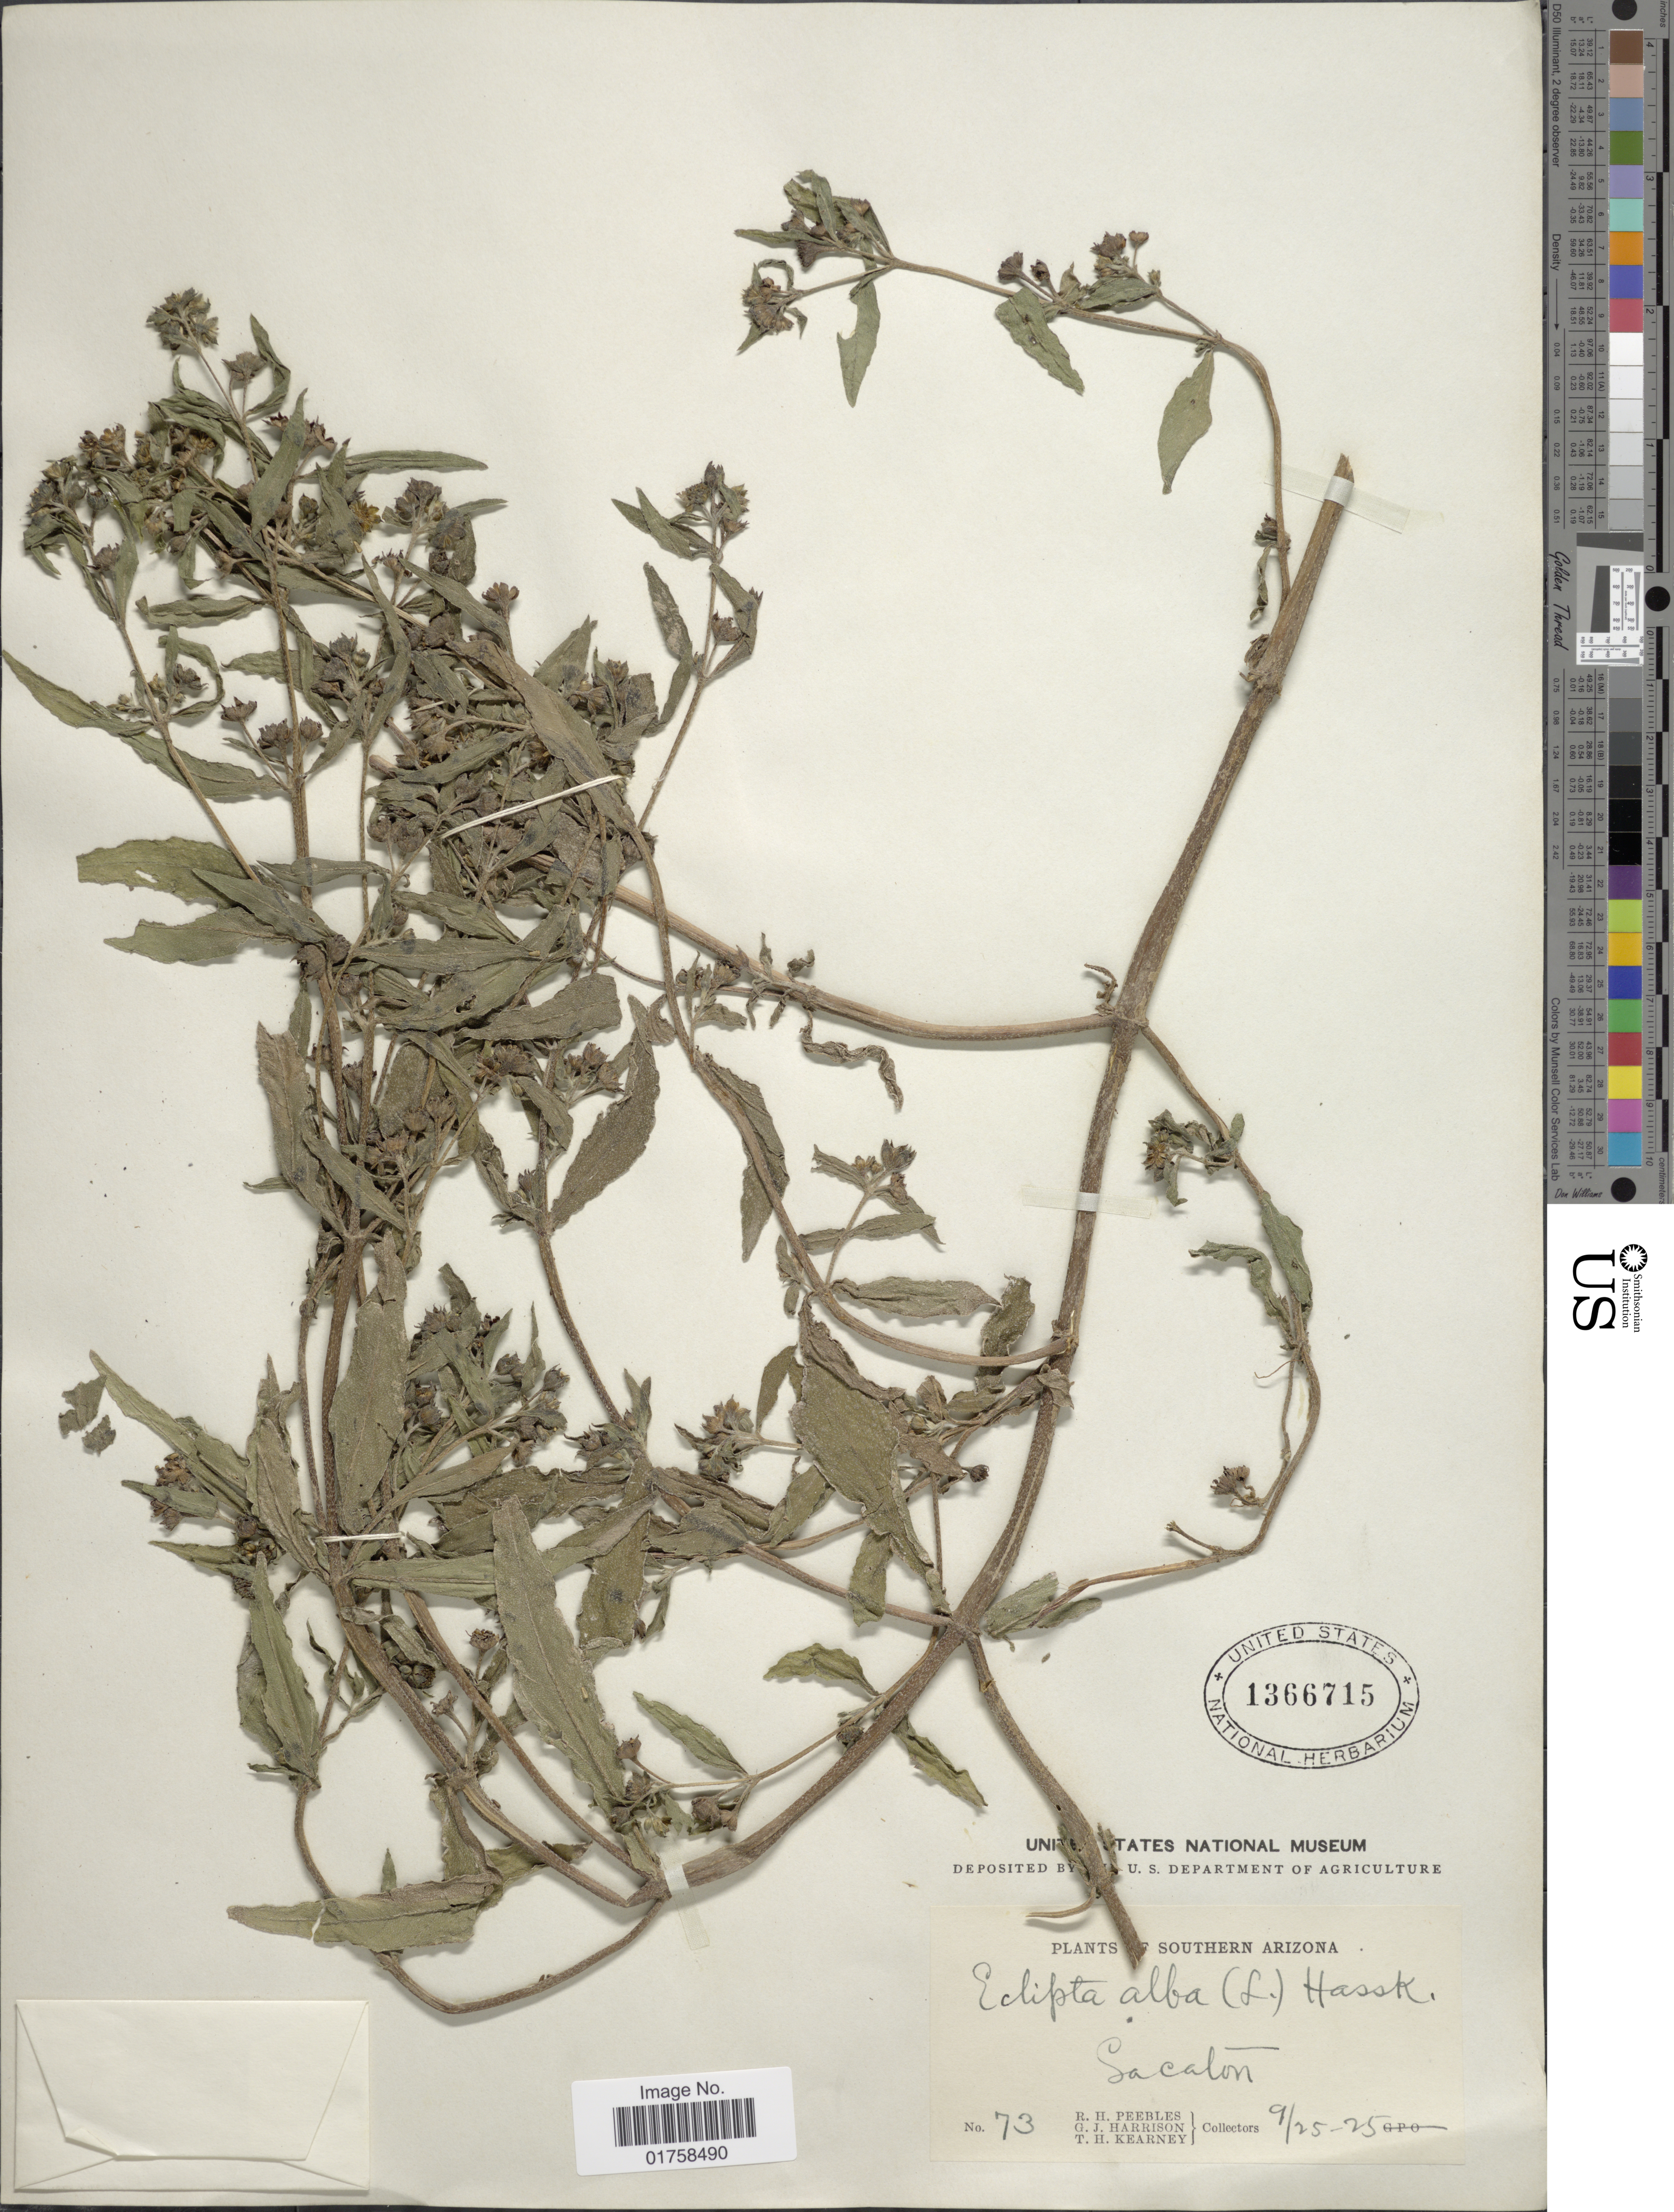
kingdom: Plantae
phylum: Tracheophyta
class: Magnoliopsida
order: Asterales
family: Asteraceae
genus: Eclipta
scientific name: Eclipta alba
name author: (L.) Hassk.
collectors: R. H. Peebles, G. J. Harrison & T. H. Kearney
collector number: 73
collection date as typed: Transcribed d/m/y: 25/9/25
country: United States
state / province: Arizona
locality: Southern Arizona. Sacalon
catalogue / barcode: US 1366715